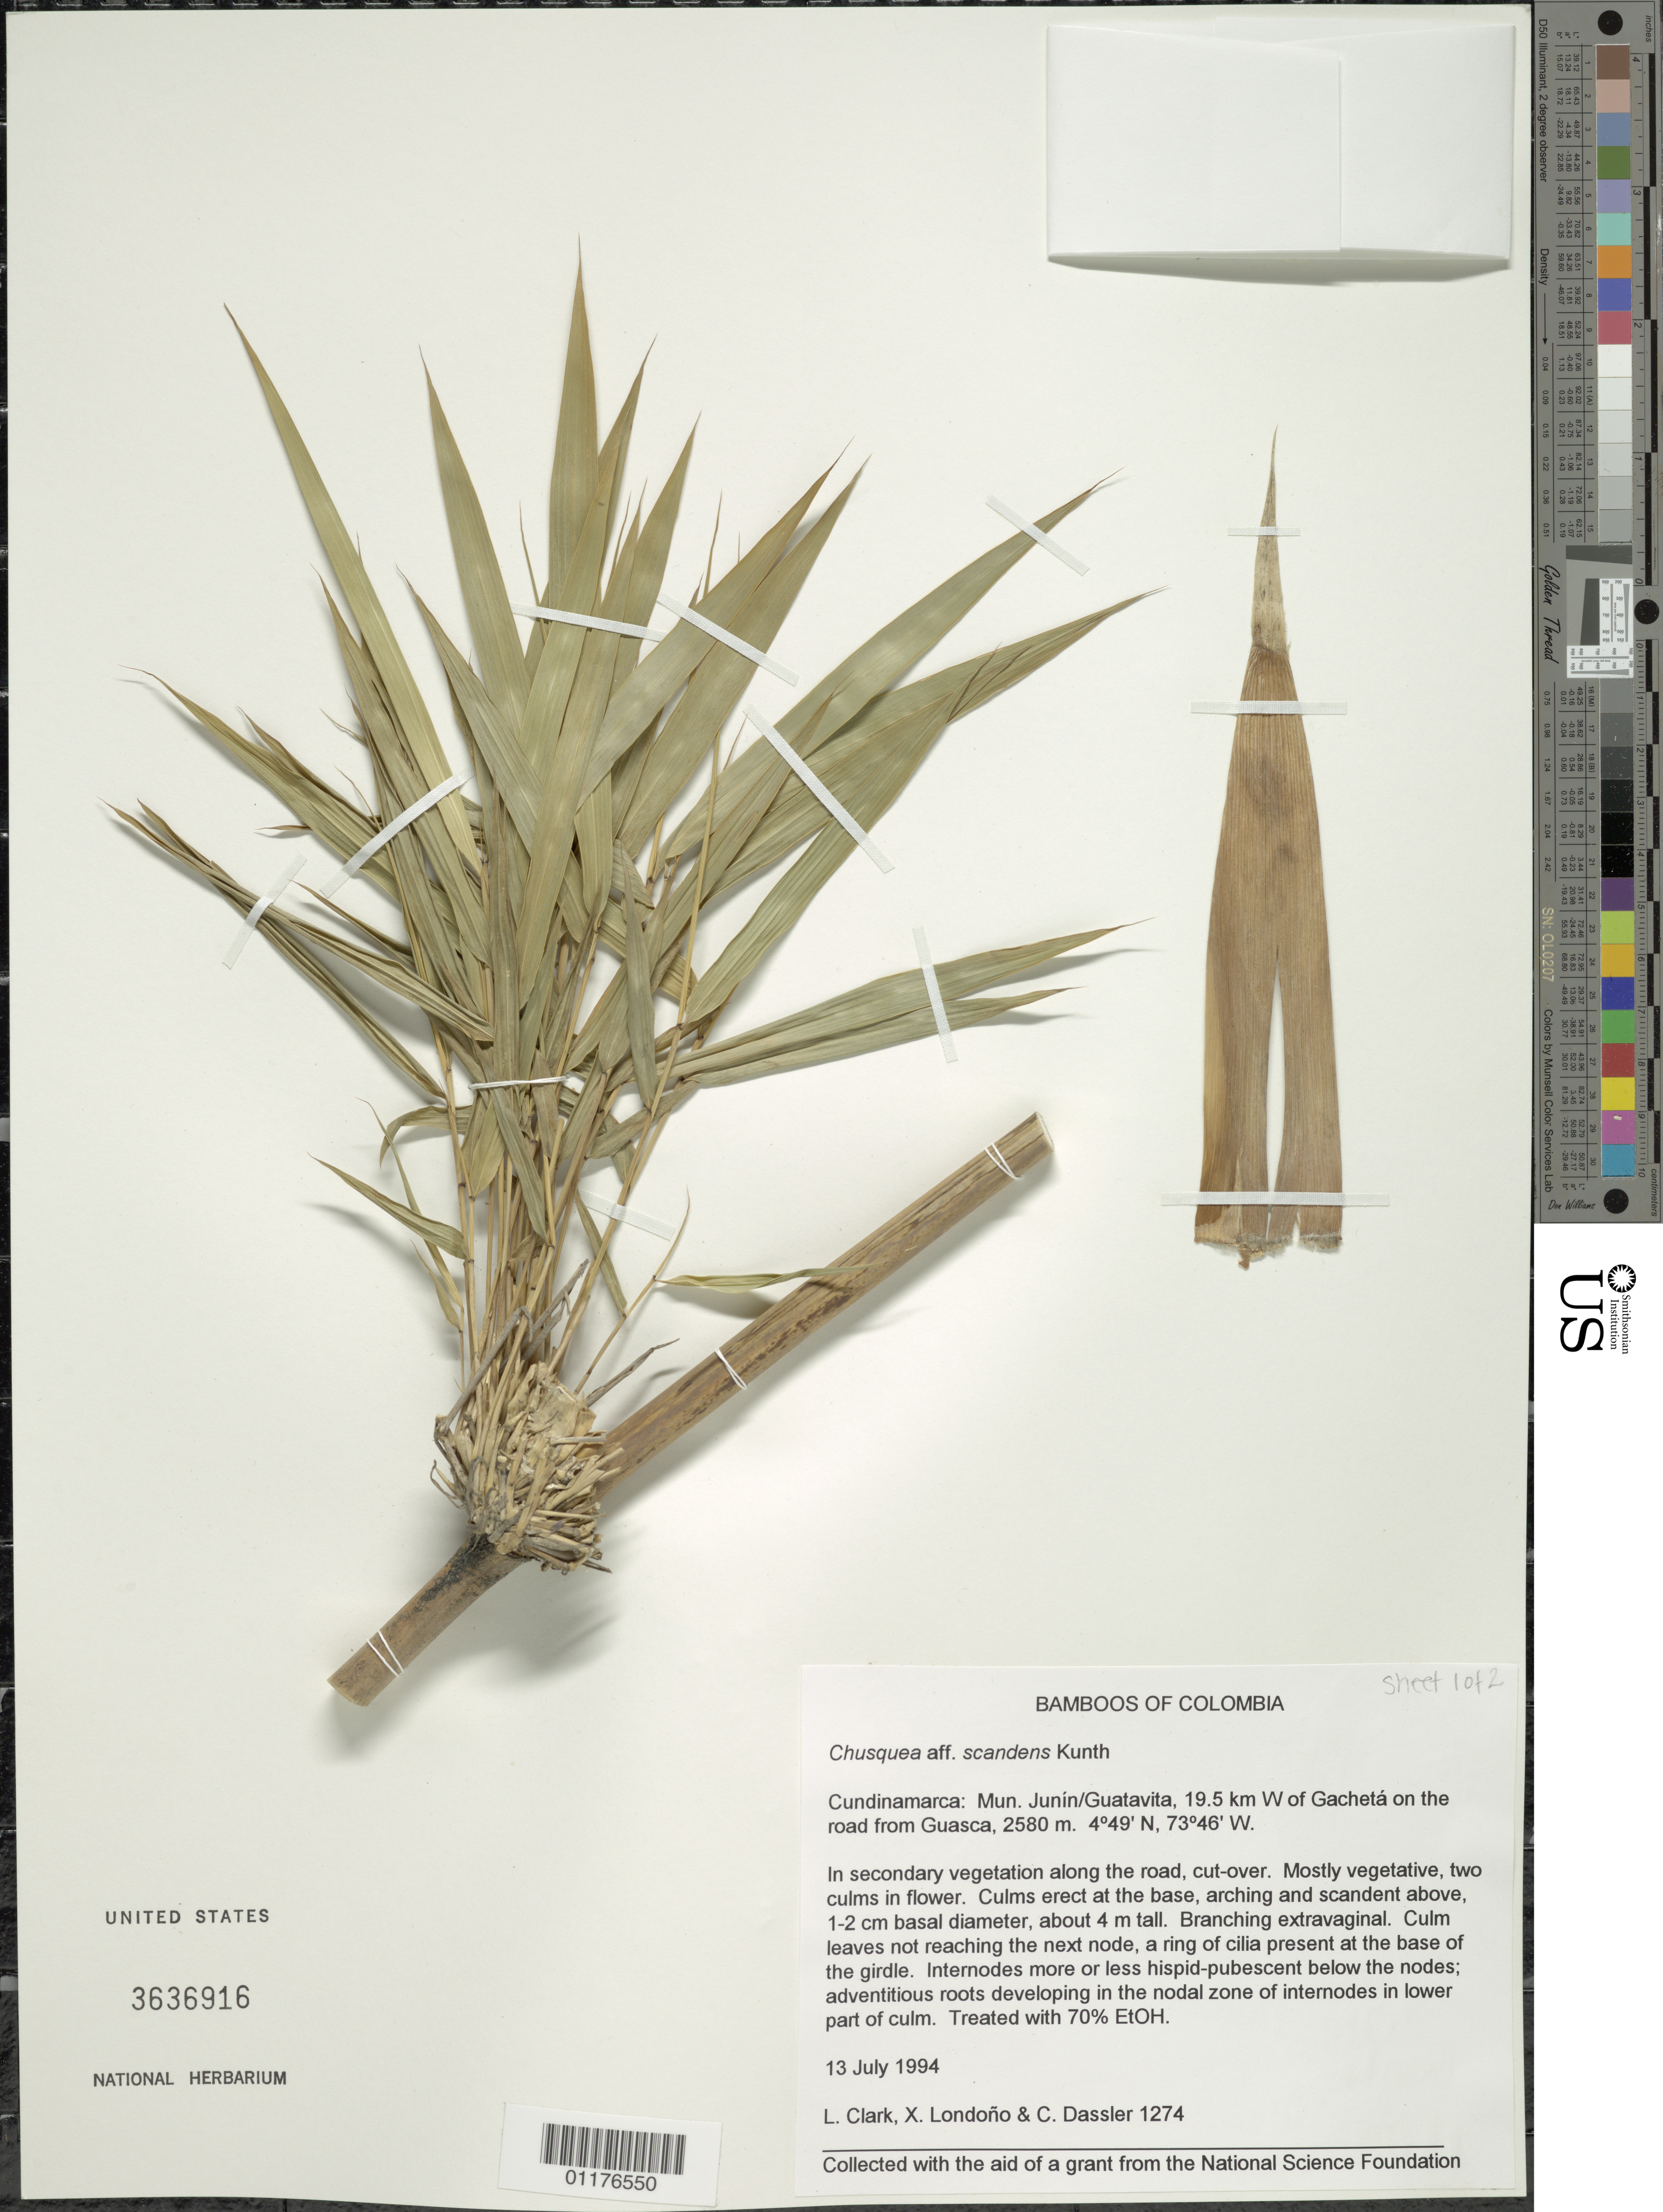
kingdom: Plantae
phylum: Tracheophyta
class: Liliopsida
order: Poales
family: Poaceae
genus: Chusquea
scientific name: Chusquea scandens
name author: Kunth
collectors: L. G. Clark, X. Londoño & C. Dassler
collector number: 1274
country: Colombia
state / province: Cundinamarca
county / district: Junin/Guatavita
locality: W of Gacheta on road from Guasca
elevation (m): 2580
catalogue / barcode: US 3636916